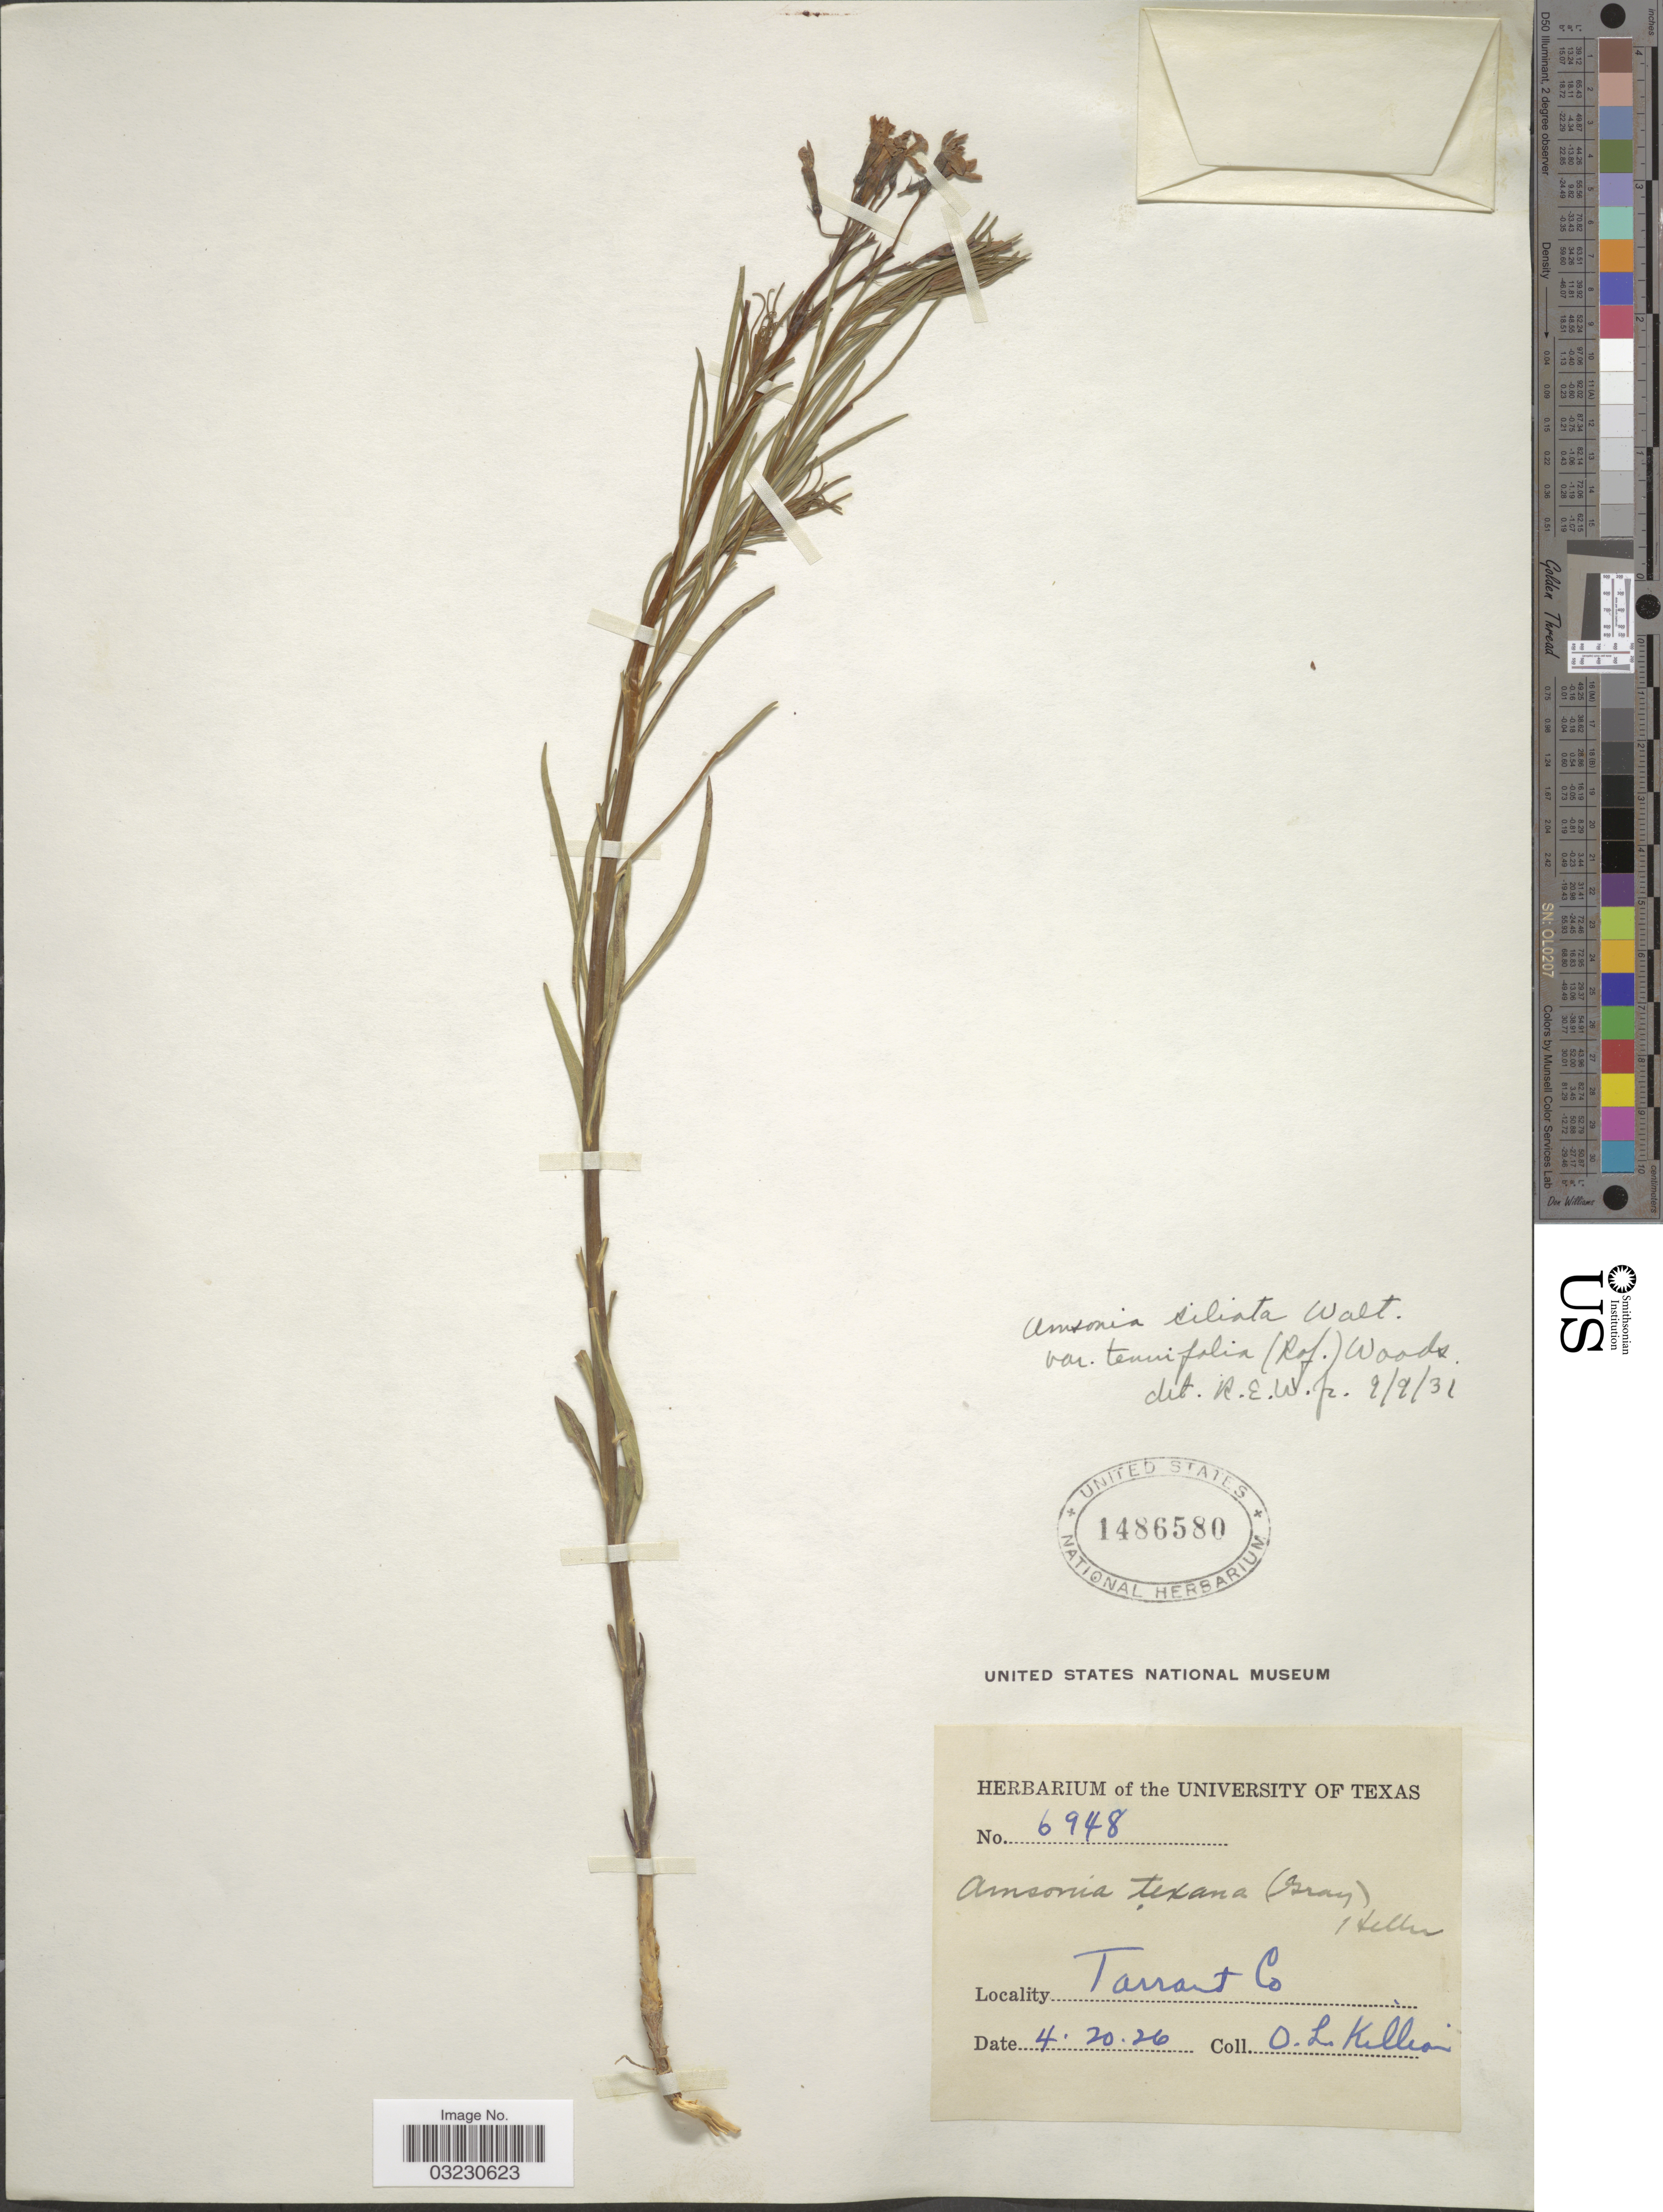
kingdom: Plantae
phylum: Tracheophyta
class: Magnoliopsida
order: Gentianales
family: Apocynaceae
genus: Amsonia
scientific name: Amsonia tenuifolia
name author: (Raf.) R.A. Harper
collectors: O. Killian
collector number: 6948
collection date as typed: Transcribed d/m/y: 20/4/26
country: United States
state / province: Texas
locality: Tarrant Co.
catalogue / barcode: US 1486580